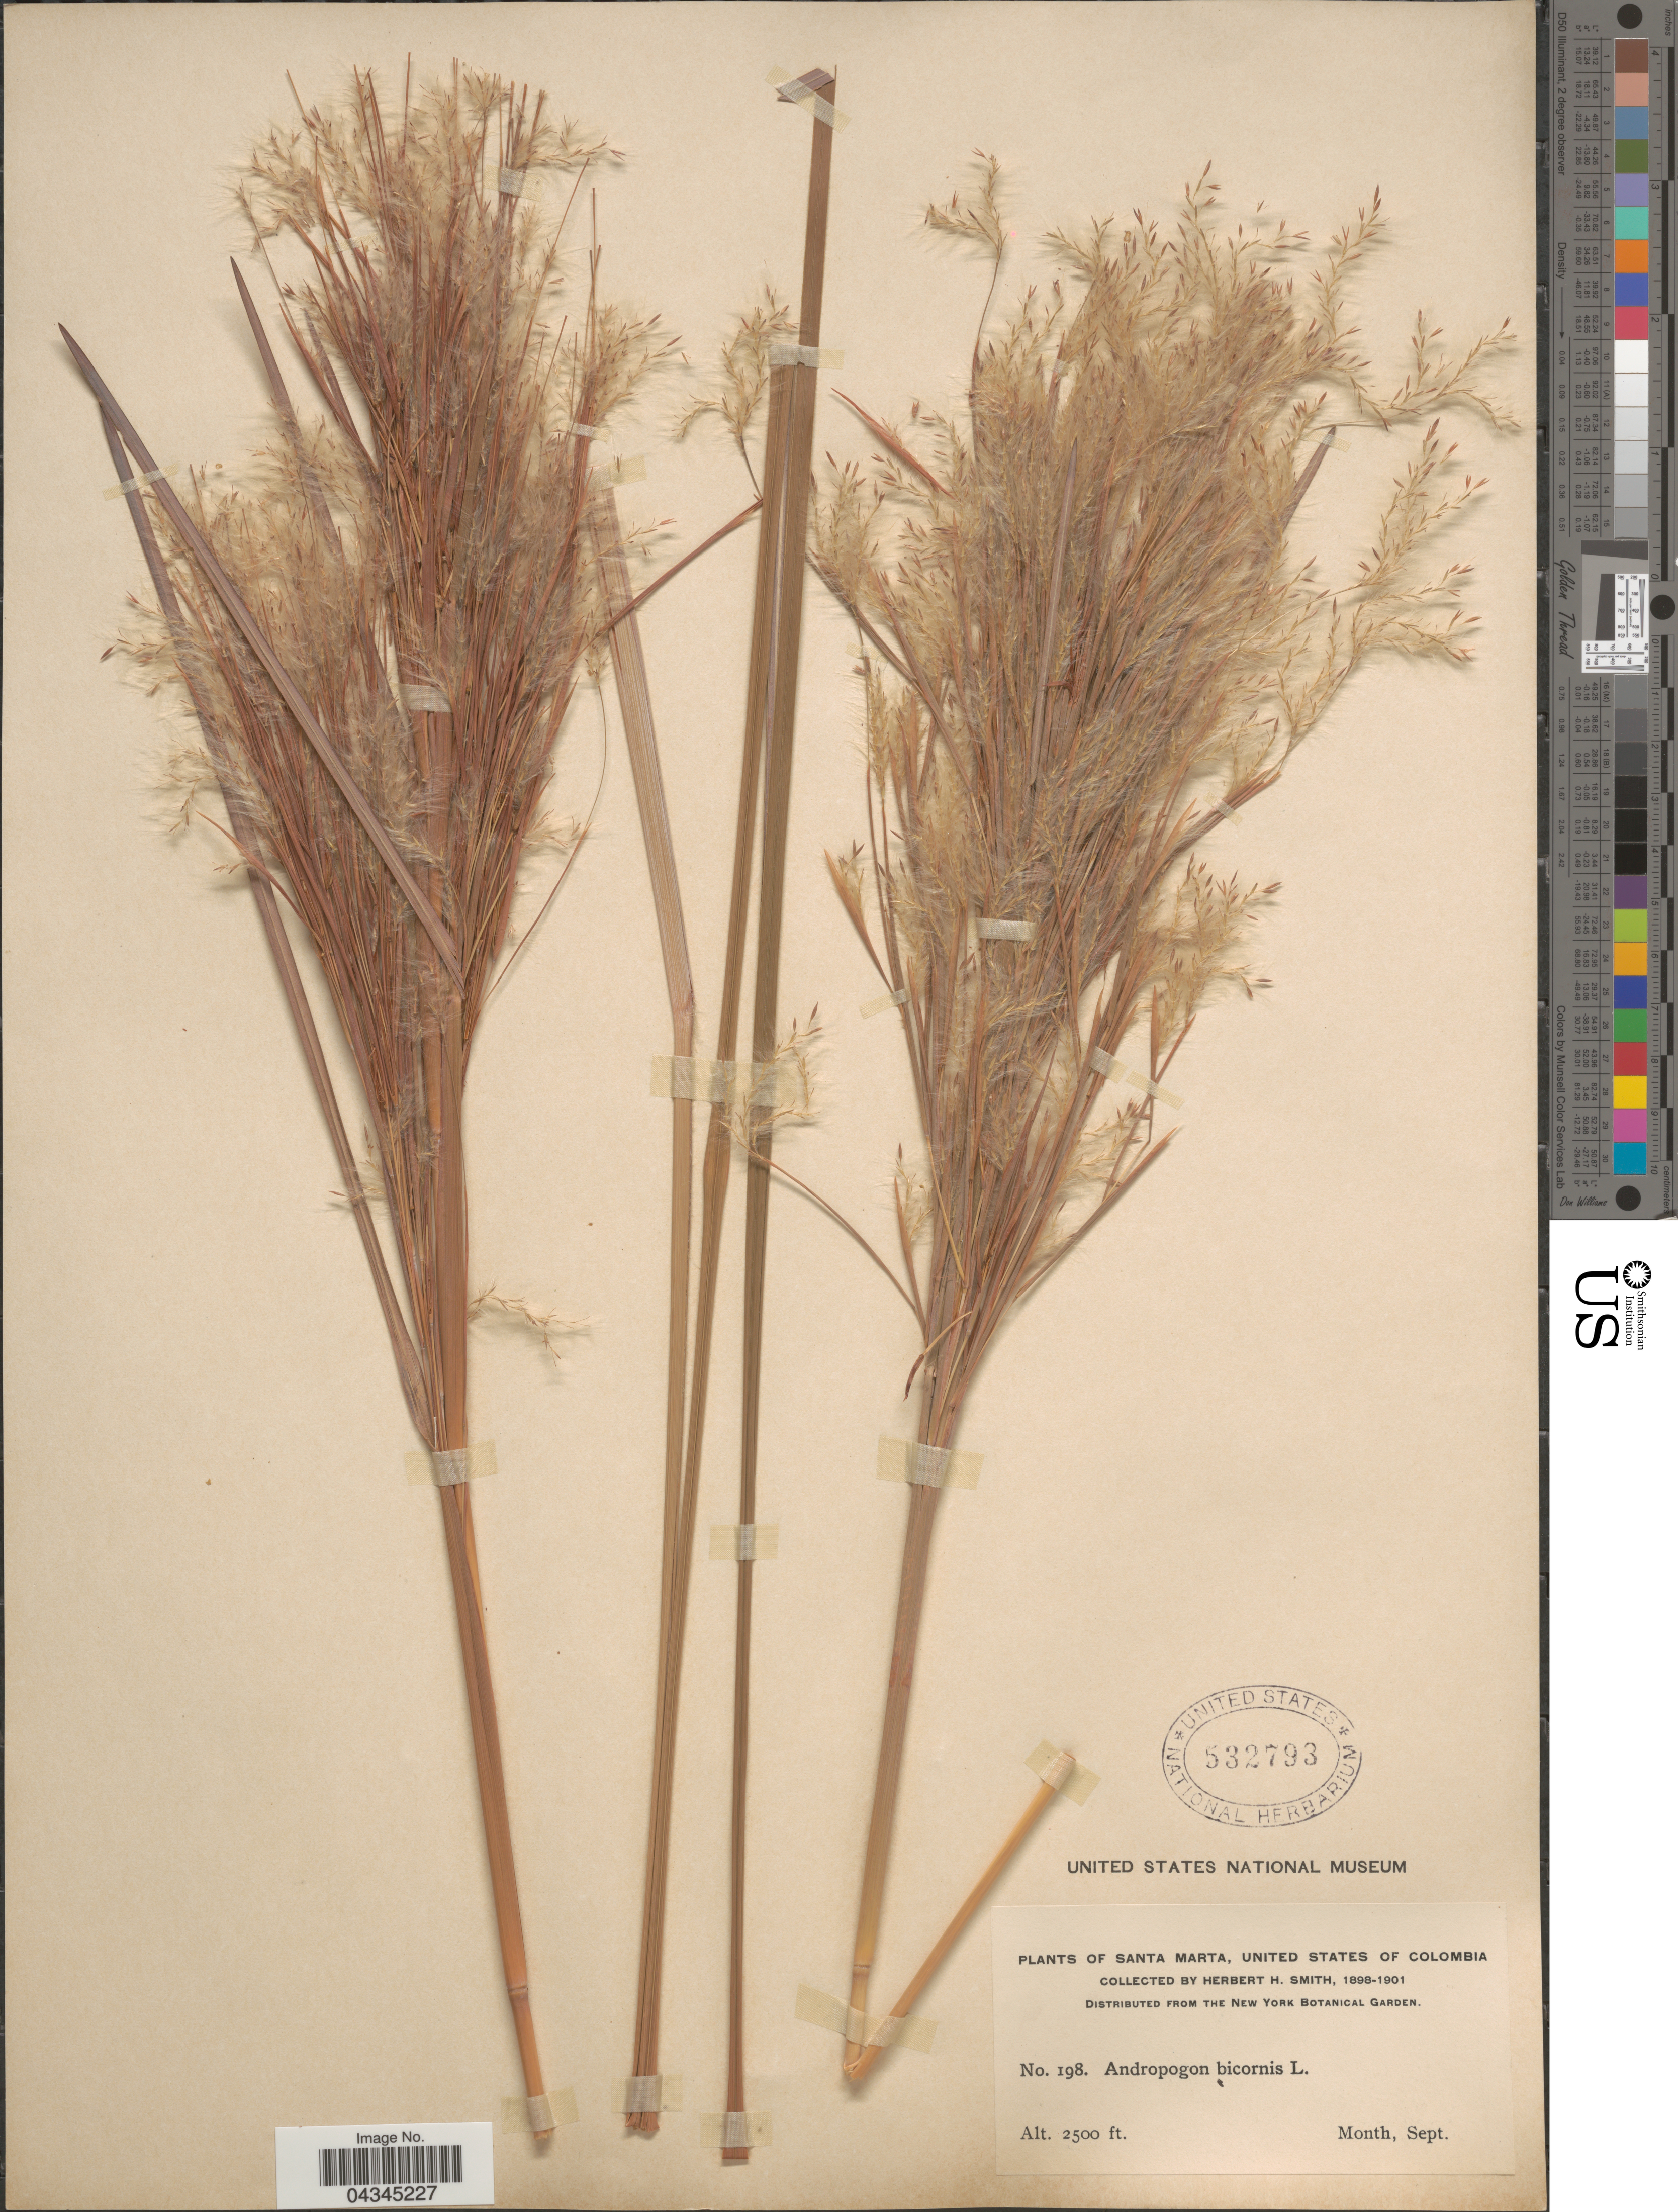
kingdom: Plantae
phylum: Tracheophyta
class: Liliopsida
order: Poales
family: Poaceae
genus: Andropogon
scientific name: Andropogon bicornis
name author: L.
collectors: Herbert H. Smith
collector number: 198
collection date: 1898-09/1901-09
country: Colombia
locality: Santa Marta, United States of Colombia.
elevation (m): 762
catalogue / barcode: US 532793